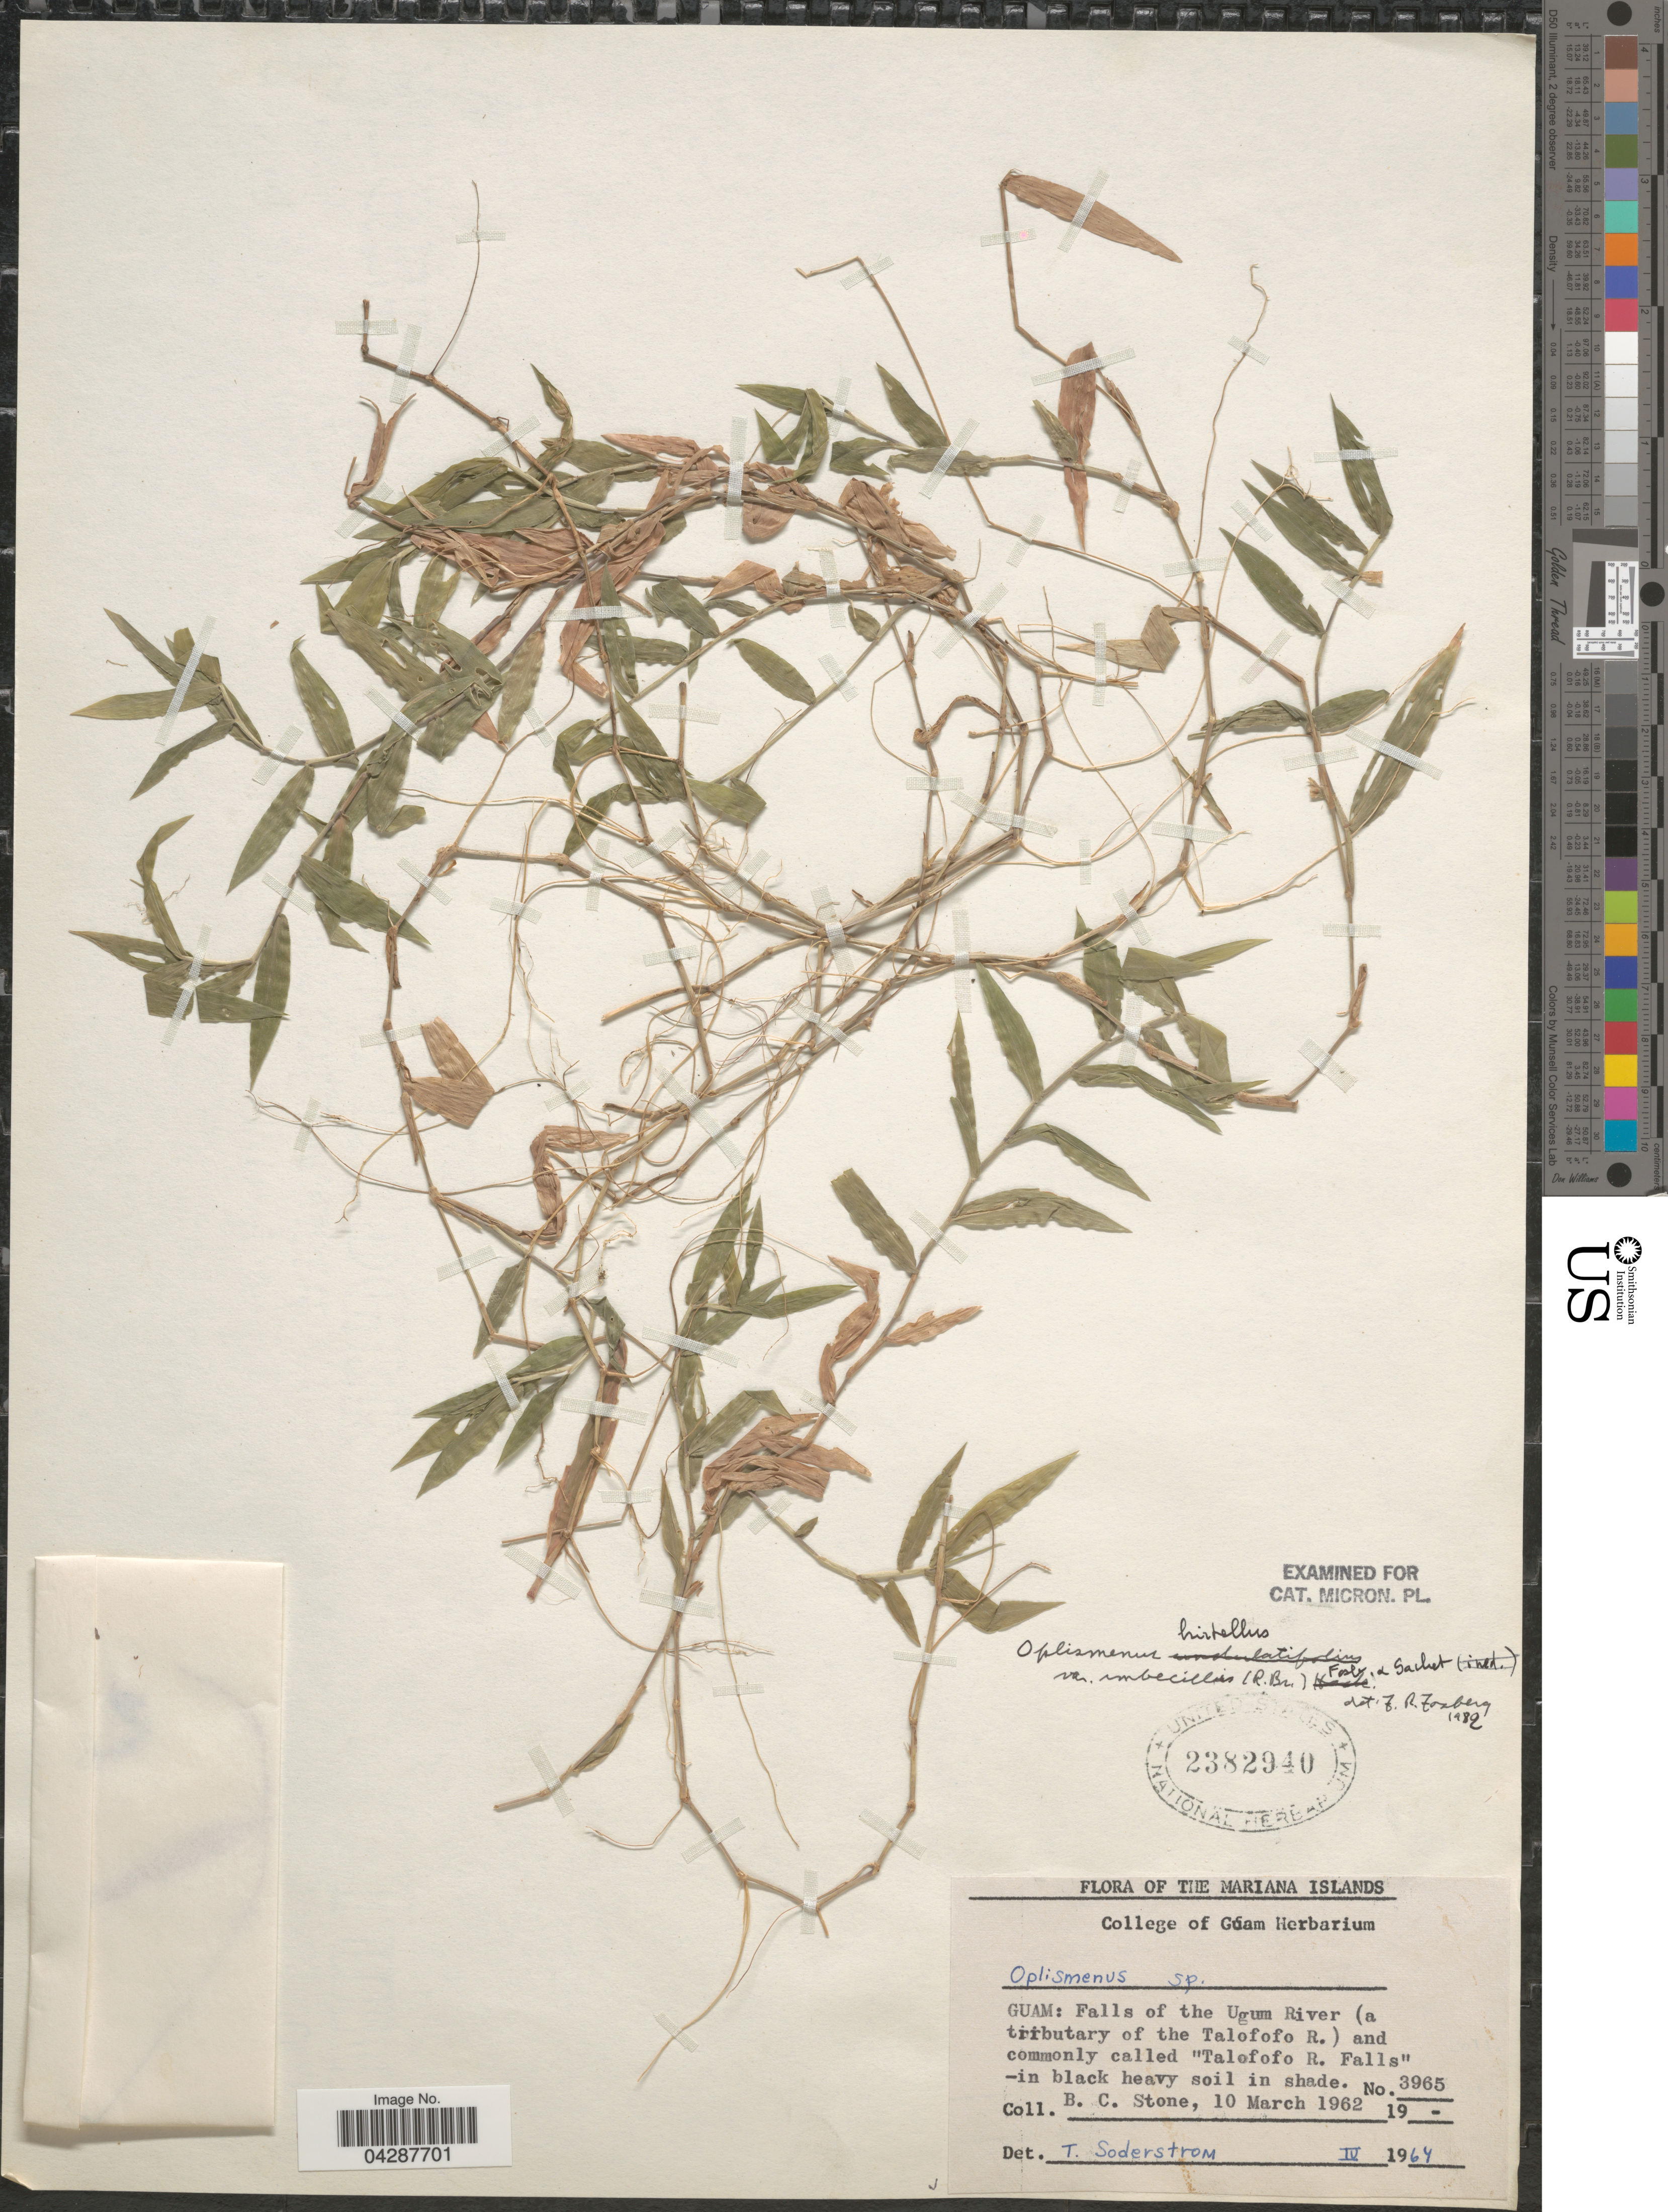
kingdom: Plantae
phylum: Tracheophyta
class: Liliopsida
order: Poales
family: Poaceae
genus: Oplismenus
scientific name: Oplismenus hirtellus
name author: (L.) P. Beauv.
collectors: B. C. Stone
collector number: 3965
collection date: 1962-03-10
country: Guam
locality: The Mariana Islands. Falls of the Ugum River (a tributary of the Talofofo R.) and commonly called "Talofofo R. Falls".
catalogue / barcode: US 2382940